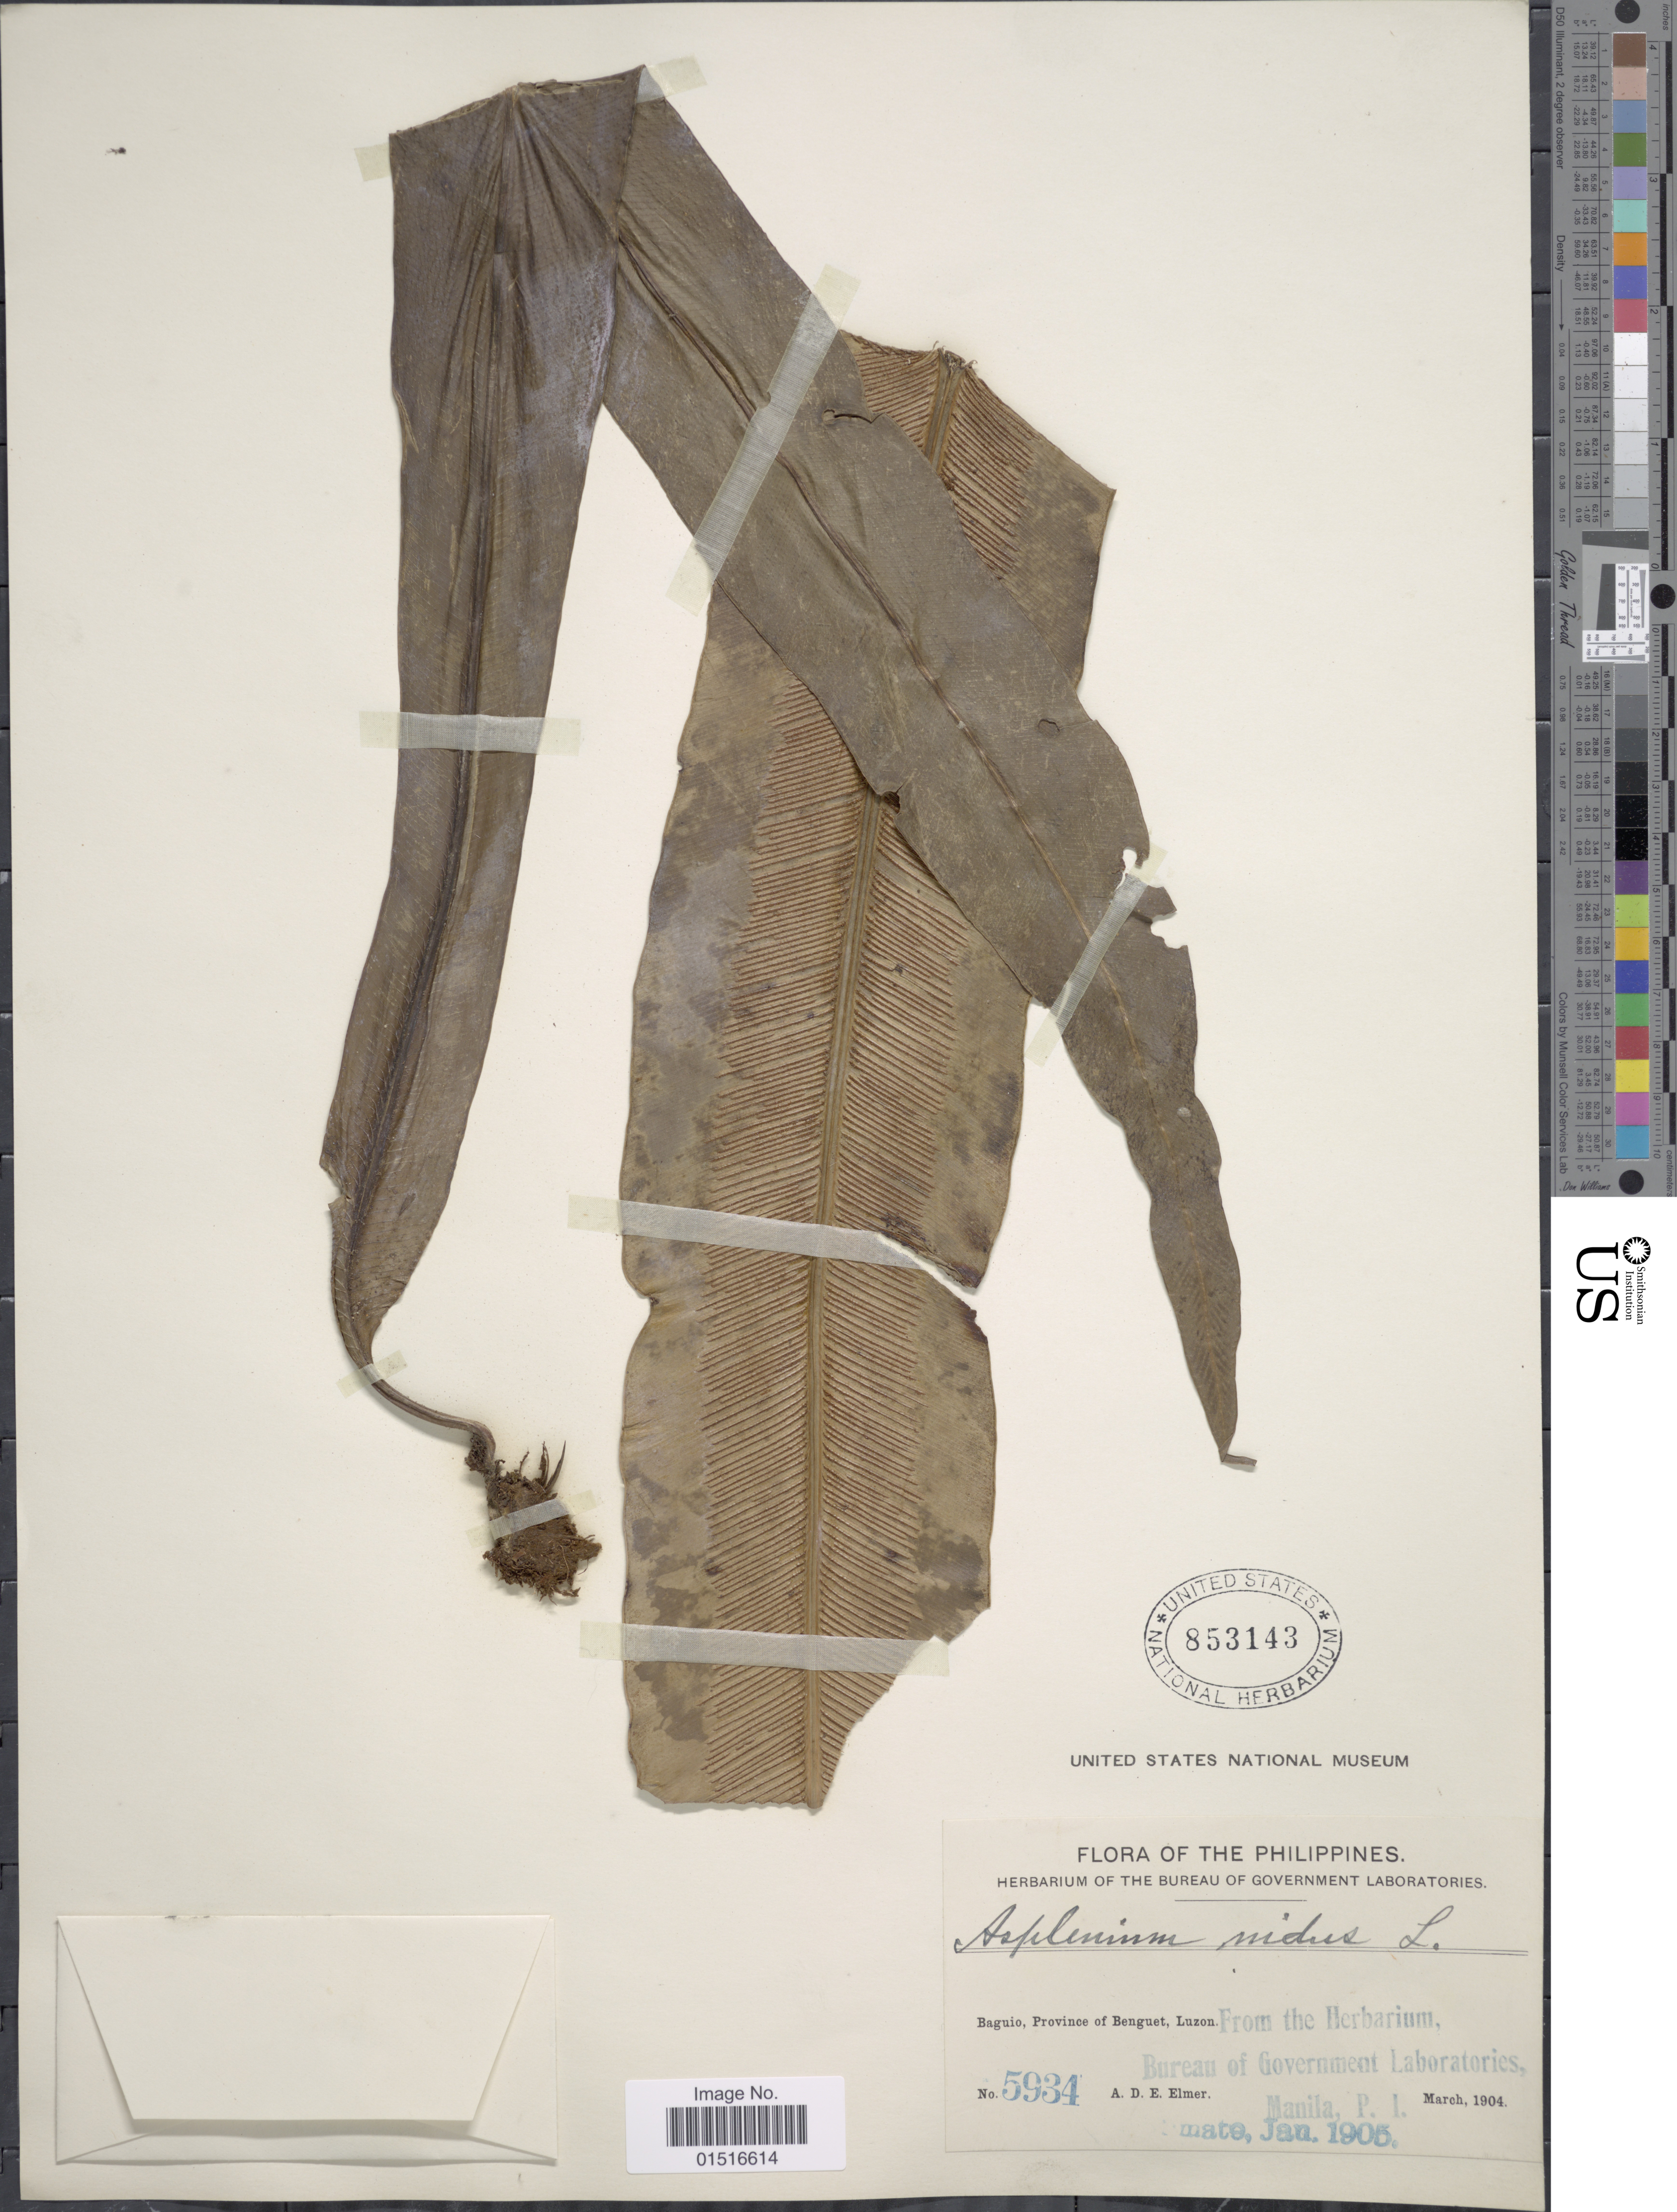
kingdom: Plantae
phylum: Tracheophyta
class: Polypodiopsida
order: Polypodiales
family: Aspleniaceae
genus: Asplenium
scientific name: Asplenium nidus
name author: L.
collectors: A. D. E. Elmer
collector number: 5934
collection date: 1904-03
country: Philippines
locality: Baguio, Province of Benguet, Luzon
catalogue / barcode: US 853143